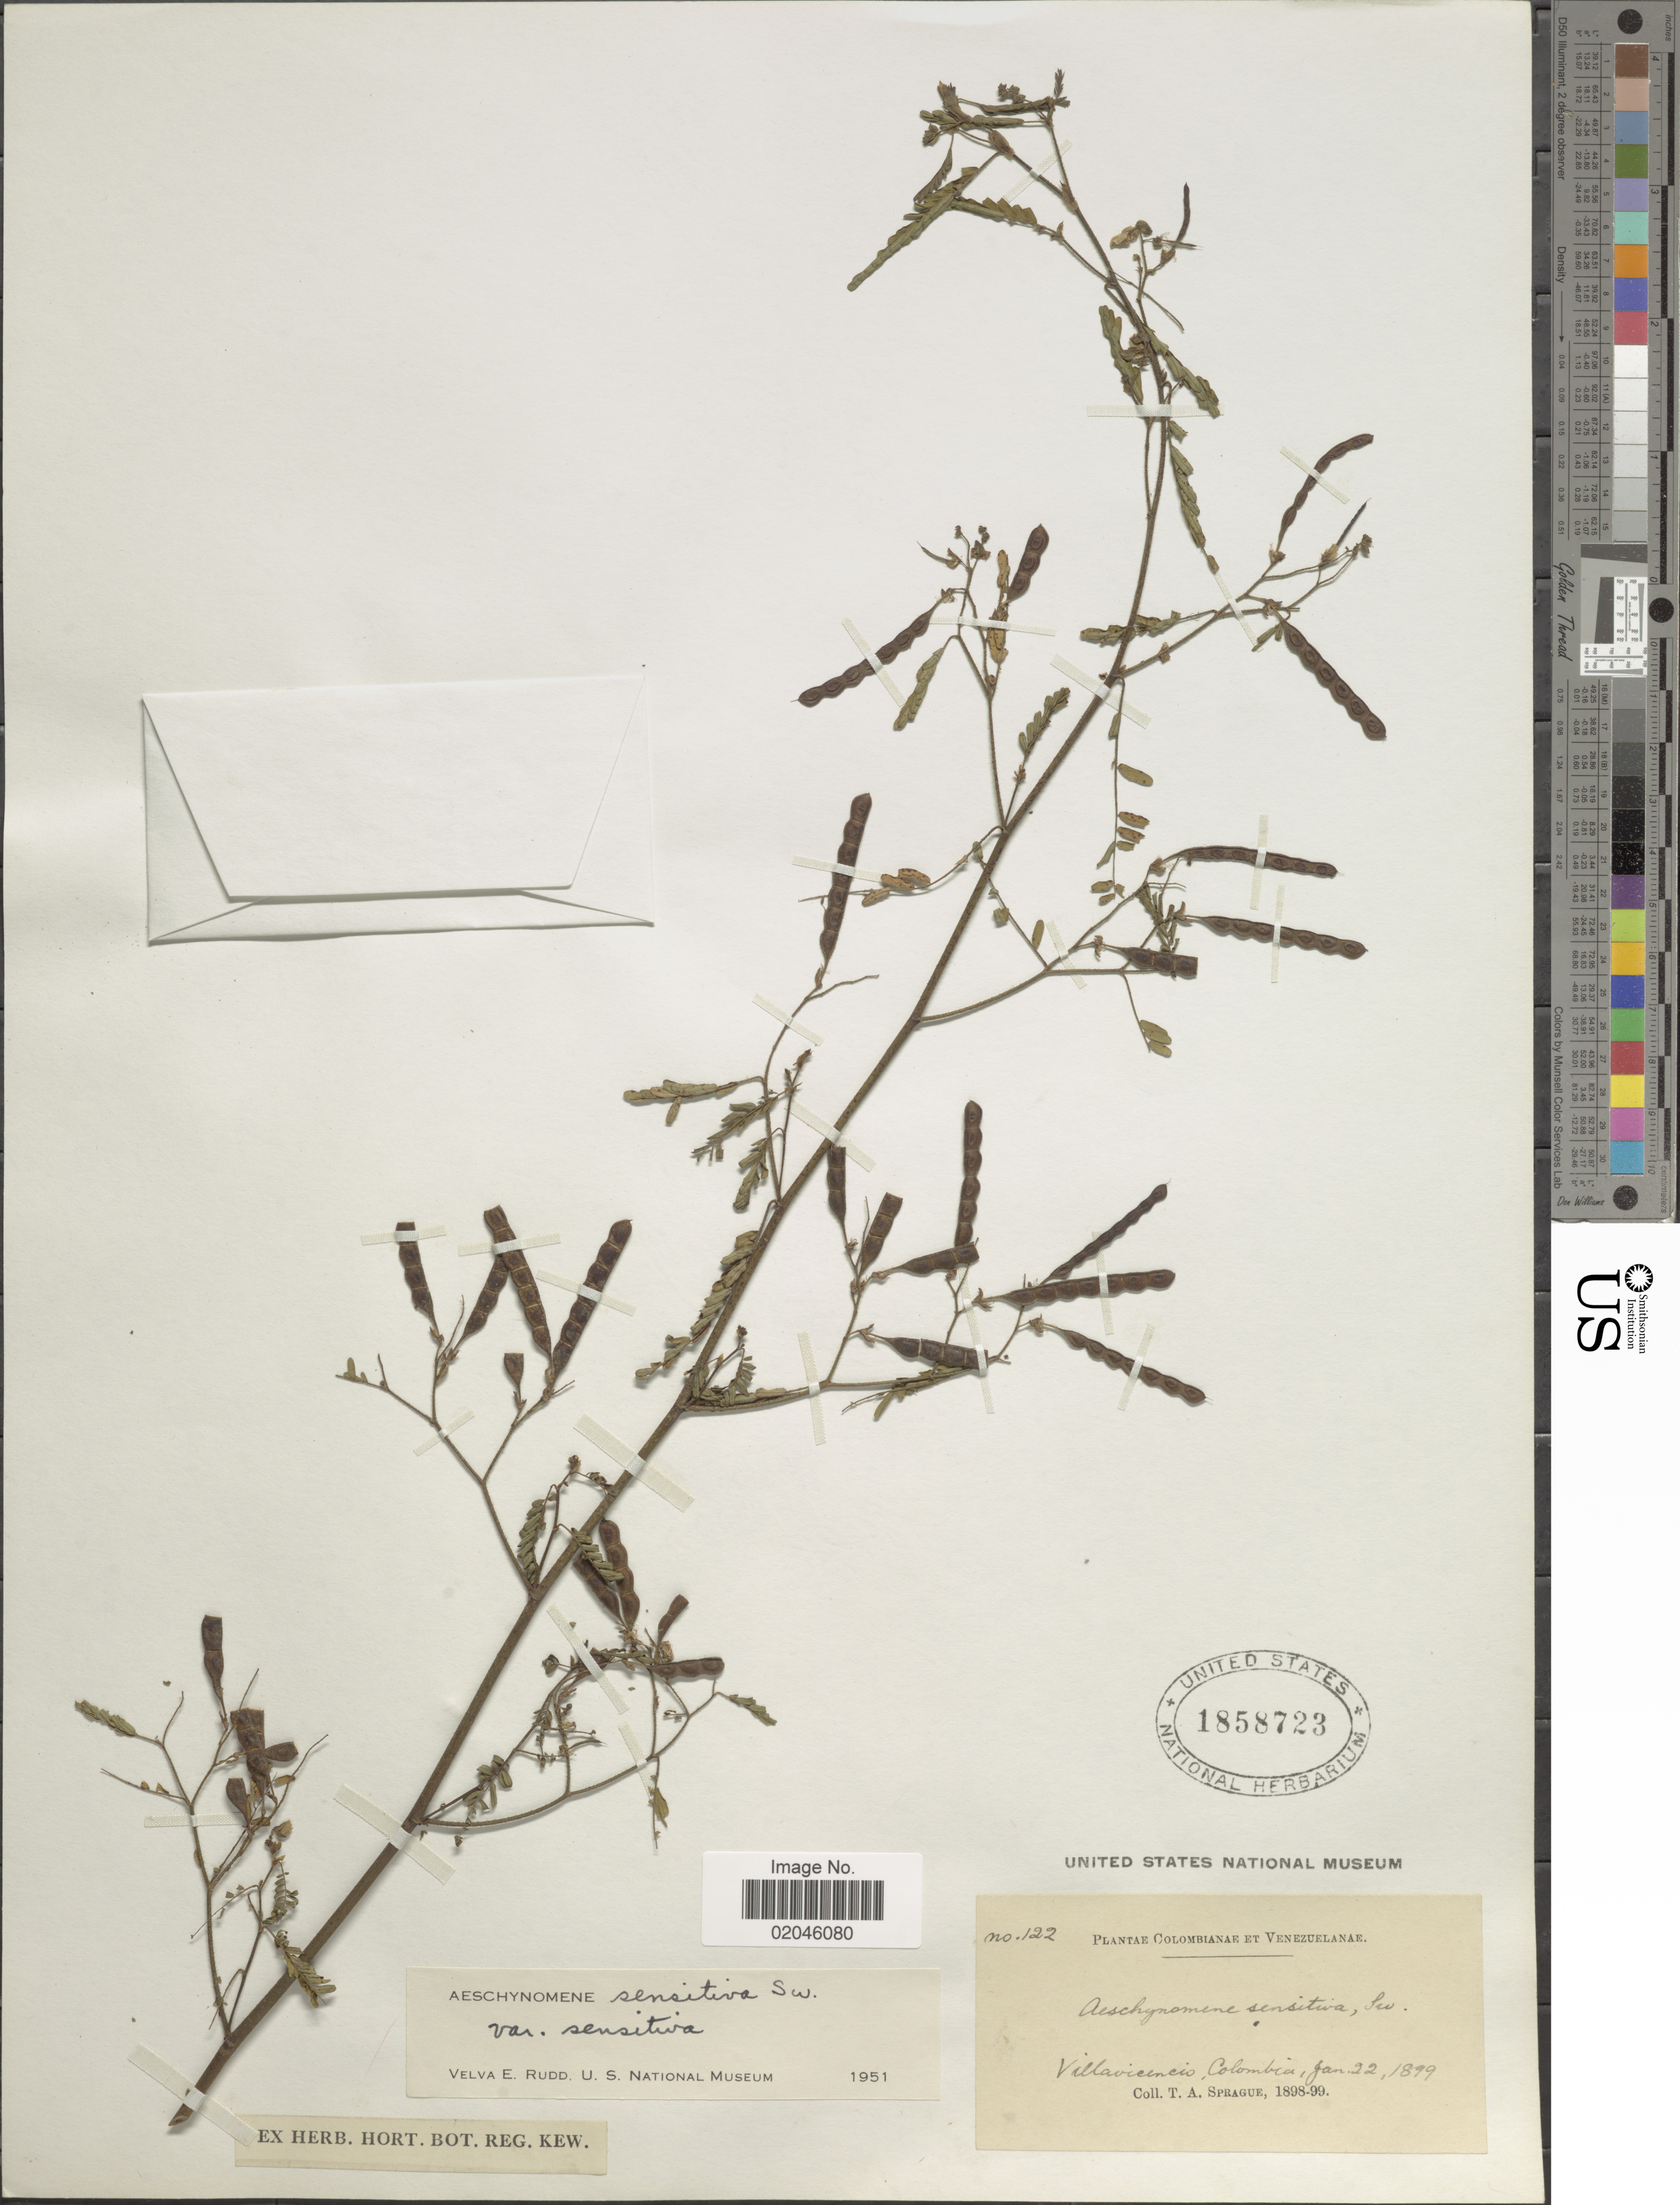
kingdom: Plantae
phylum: Tracheophyta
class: Magnoliopsida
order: Fabales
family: Fabaceae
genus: Aeschynomene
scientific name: Aeschynomene sensitiva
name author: Sw.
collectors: T. A. Sprague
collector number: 122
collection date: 1899-01-22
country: Colombia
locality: Villaviencio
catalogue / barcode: US 1858723